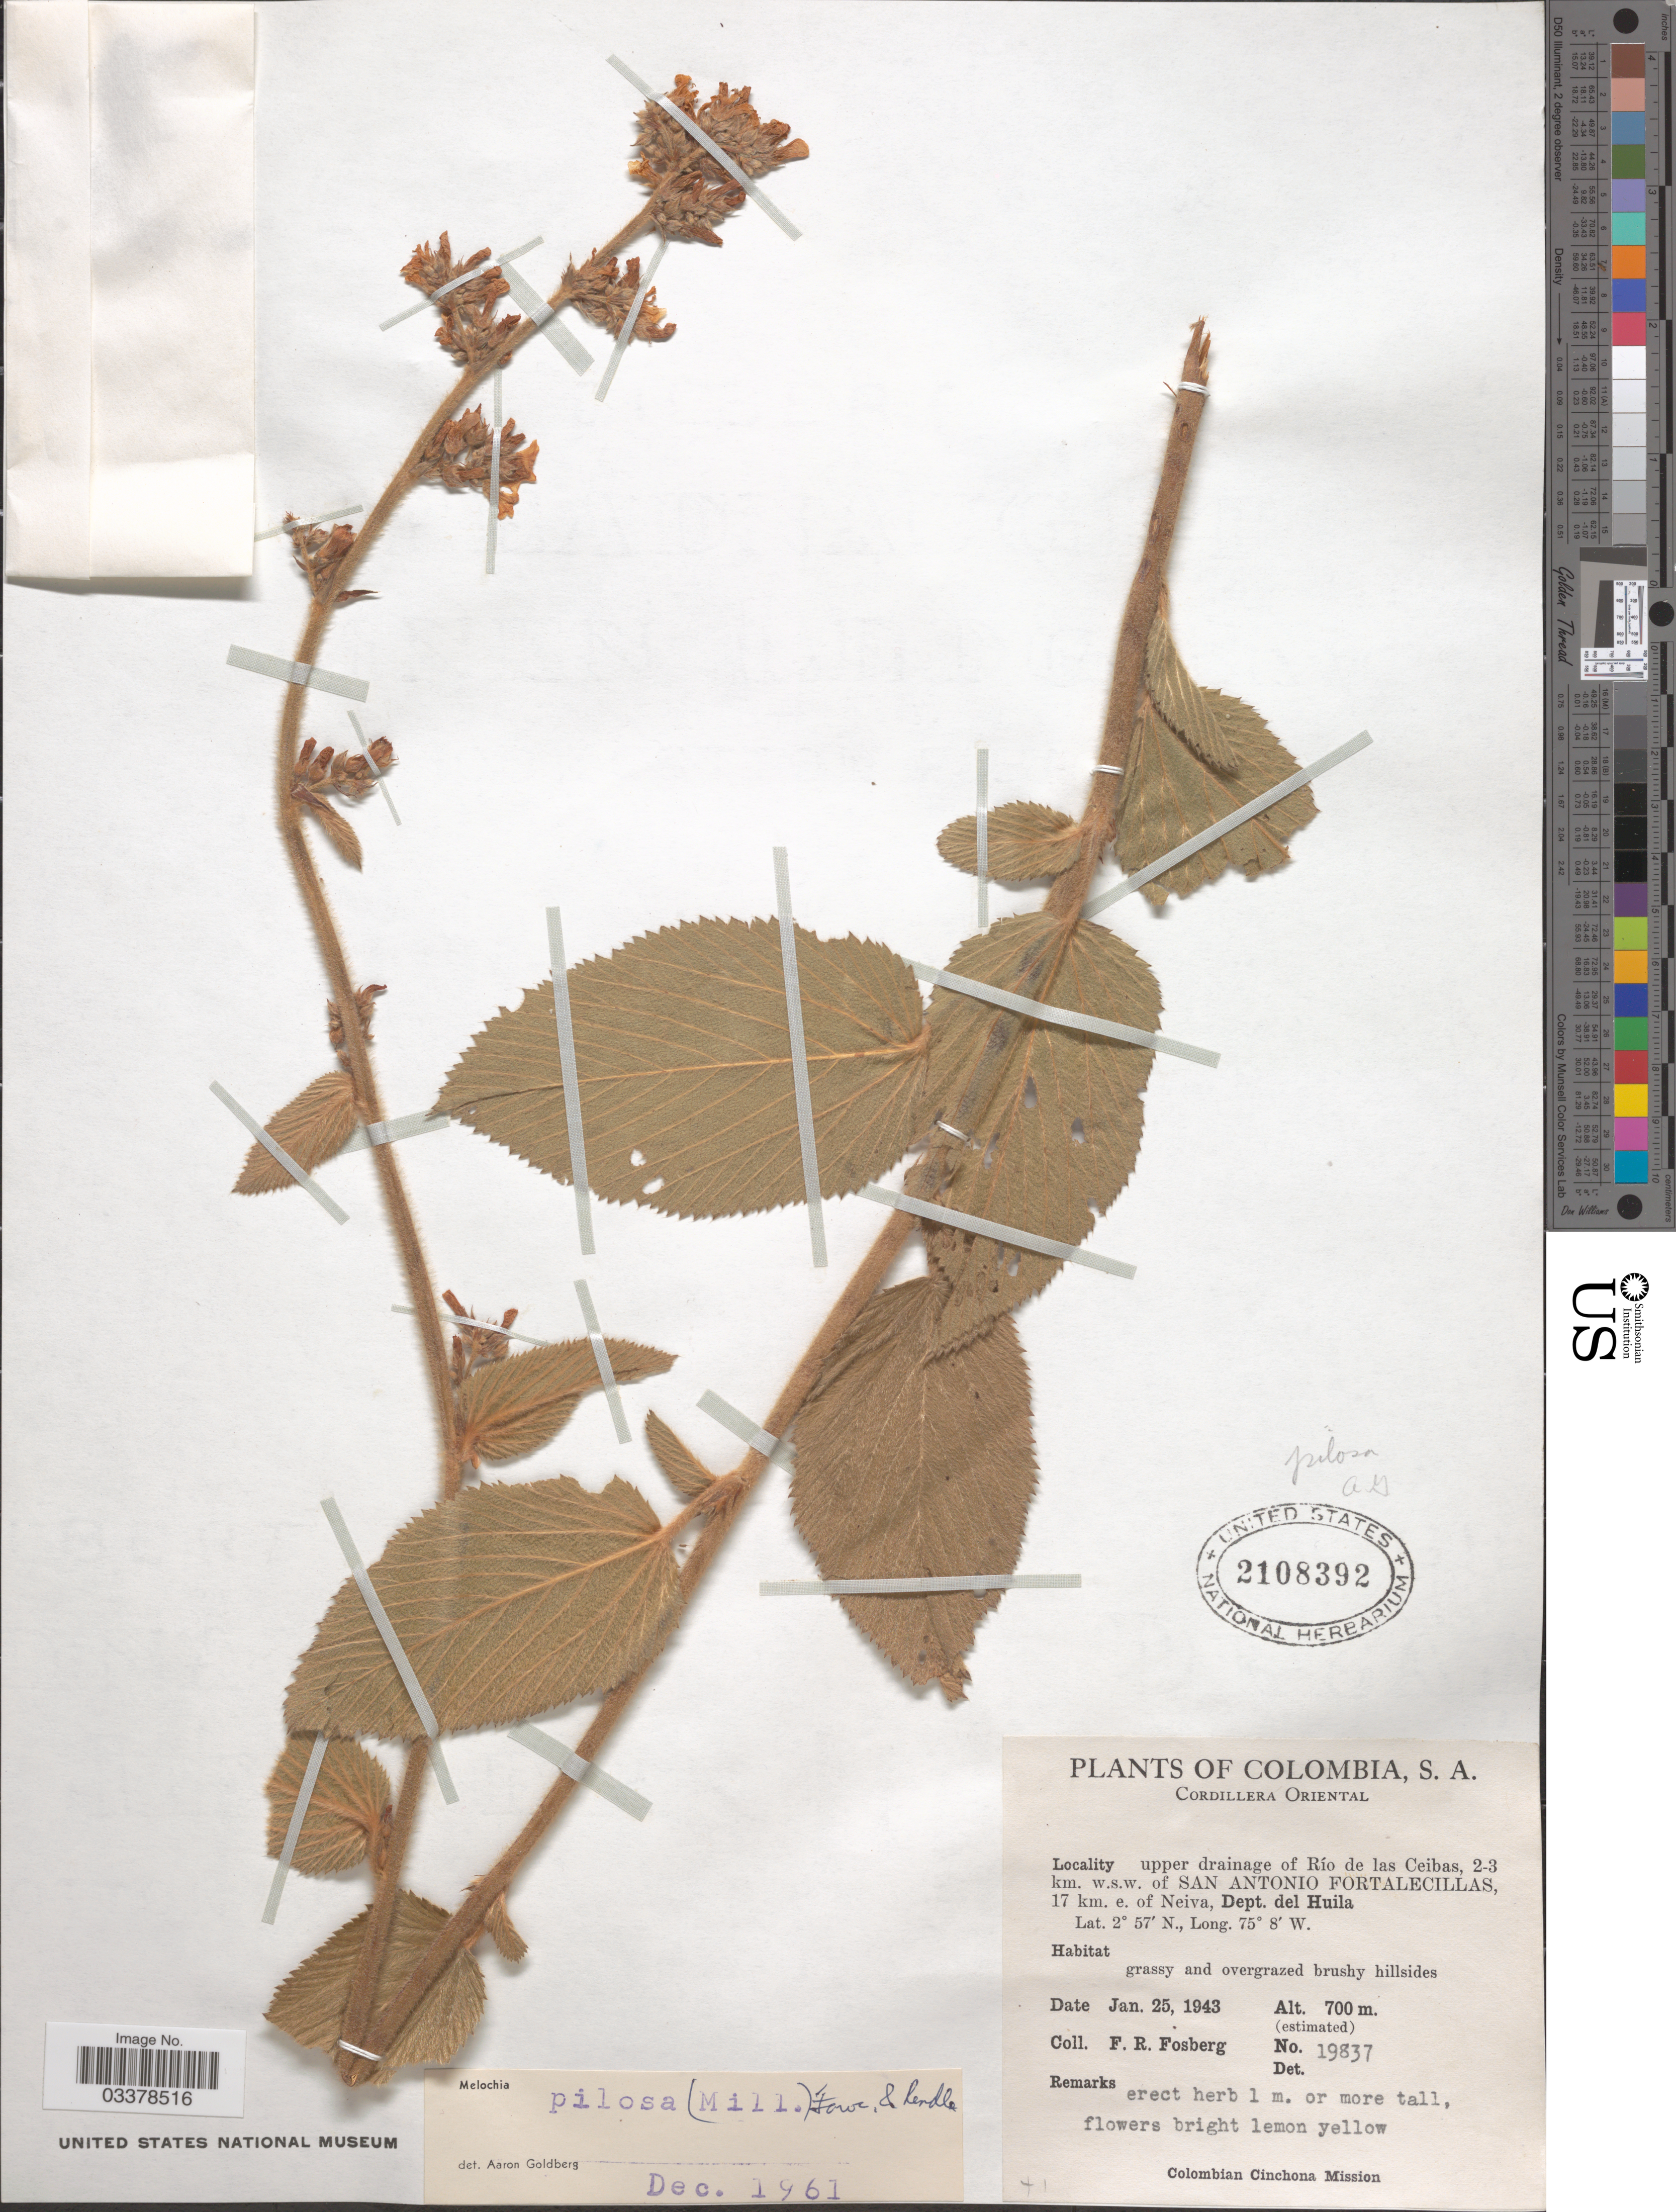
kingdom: Plantae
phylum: Tracheophyta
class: Magnoliopsida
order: Malvales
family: Malvaceae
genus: Melochia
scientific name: Melochia pilosa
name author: (Mill.) Fawc. & Rendle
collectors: F. R. Fosberg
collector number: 19837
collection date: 1943-01-25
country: Colombia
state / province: Huila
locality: Cordillera Oriental. Upper drainage of Río de las Ceibas, 2-3 km. w.s.w. of San Antonio Fortalecillas, 17 km. e. of Neiva, Dept. del Huila.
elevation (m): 700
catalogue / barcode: US 2108392